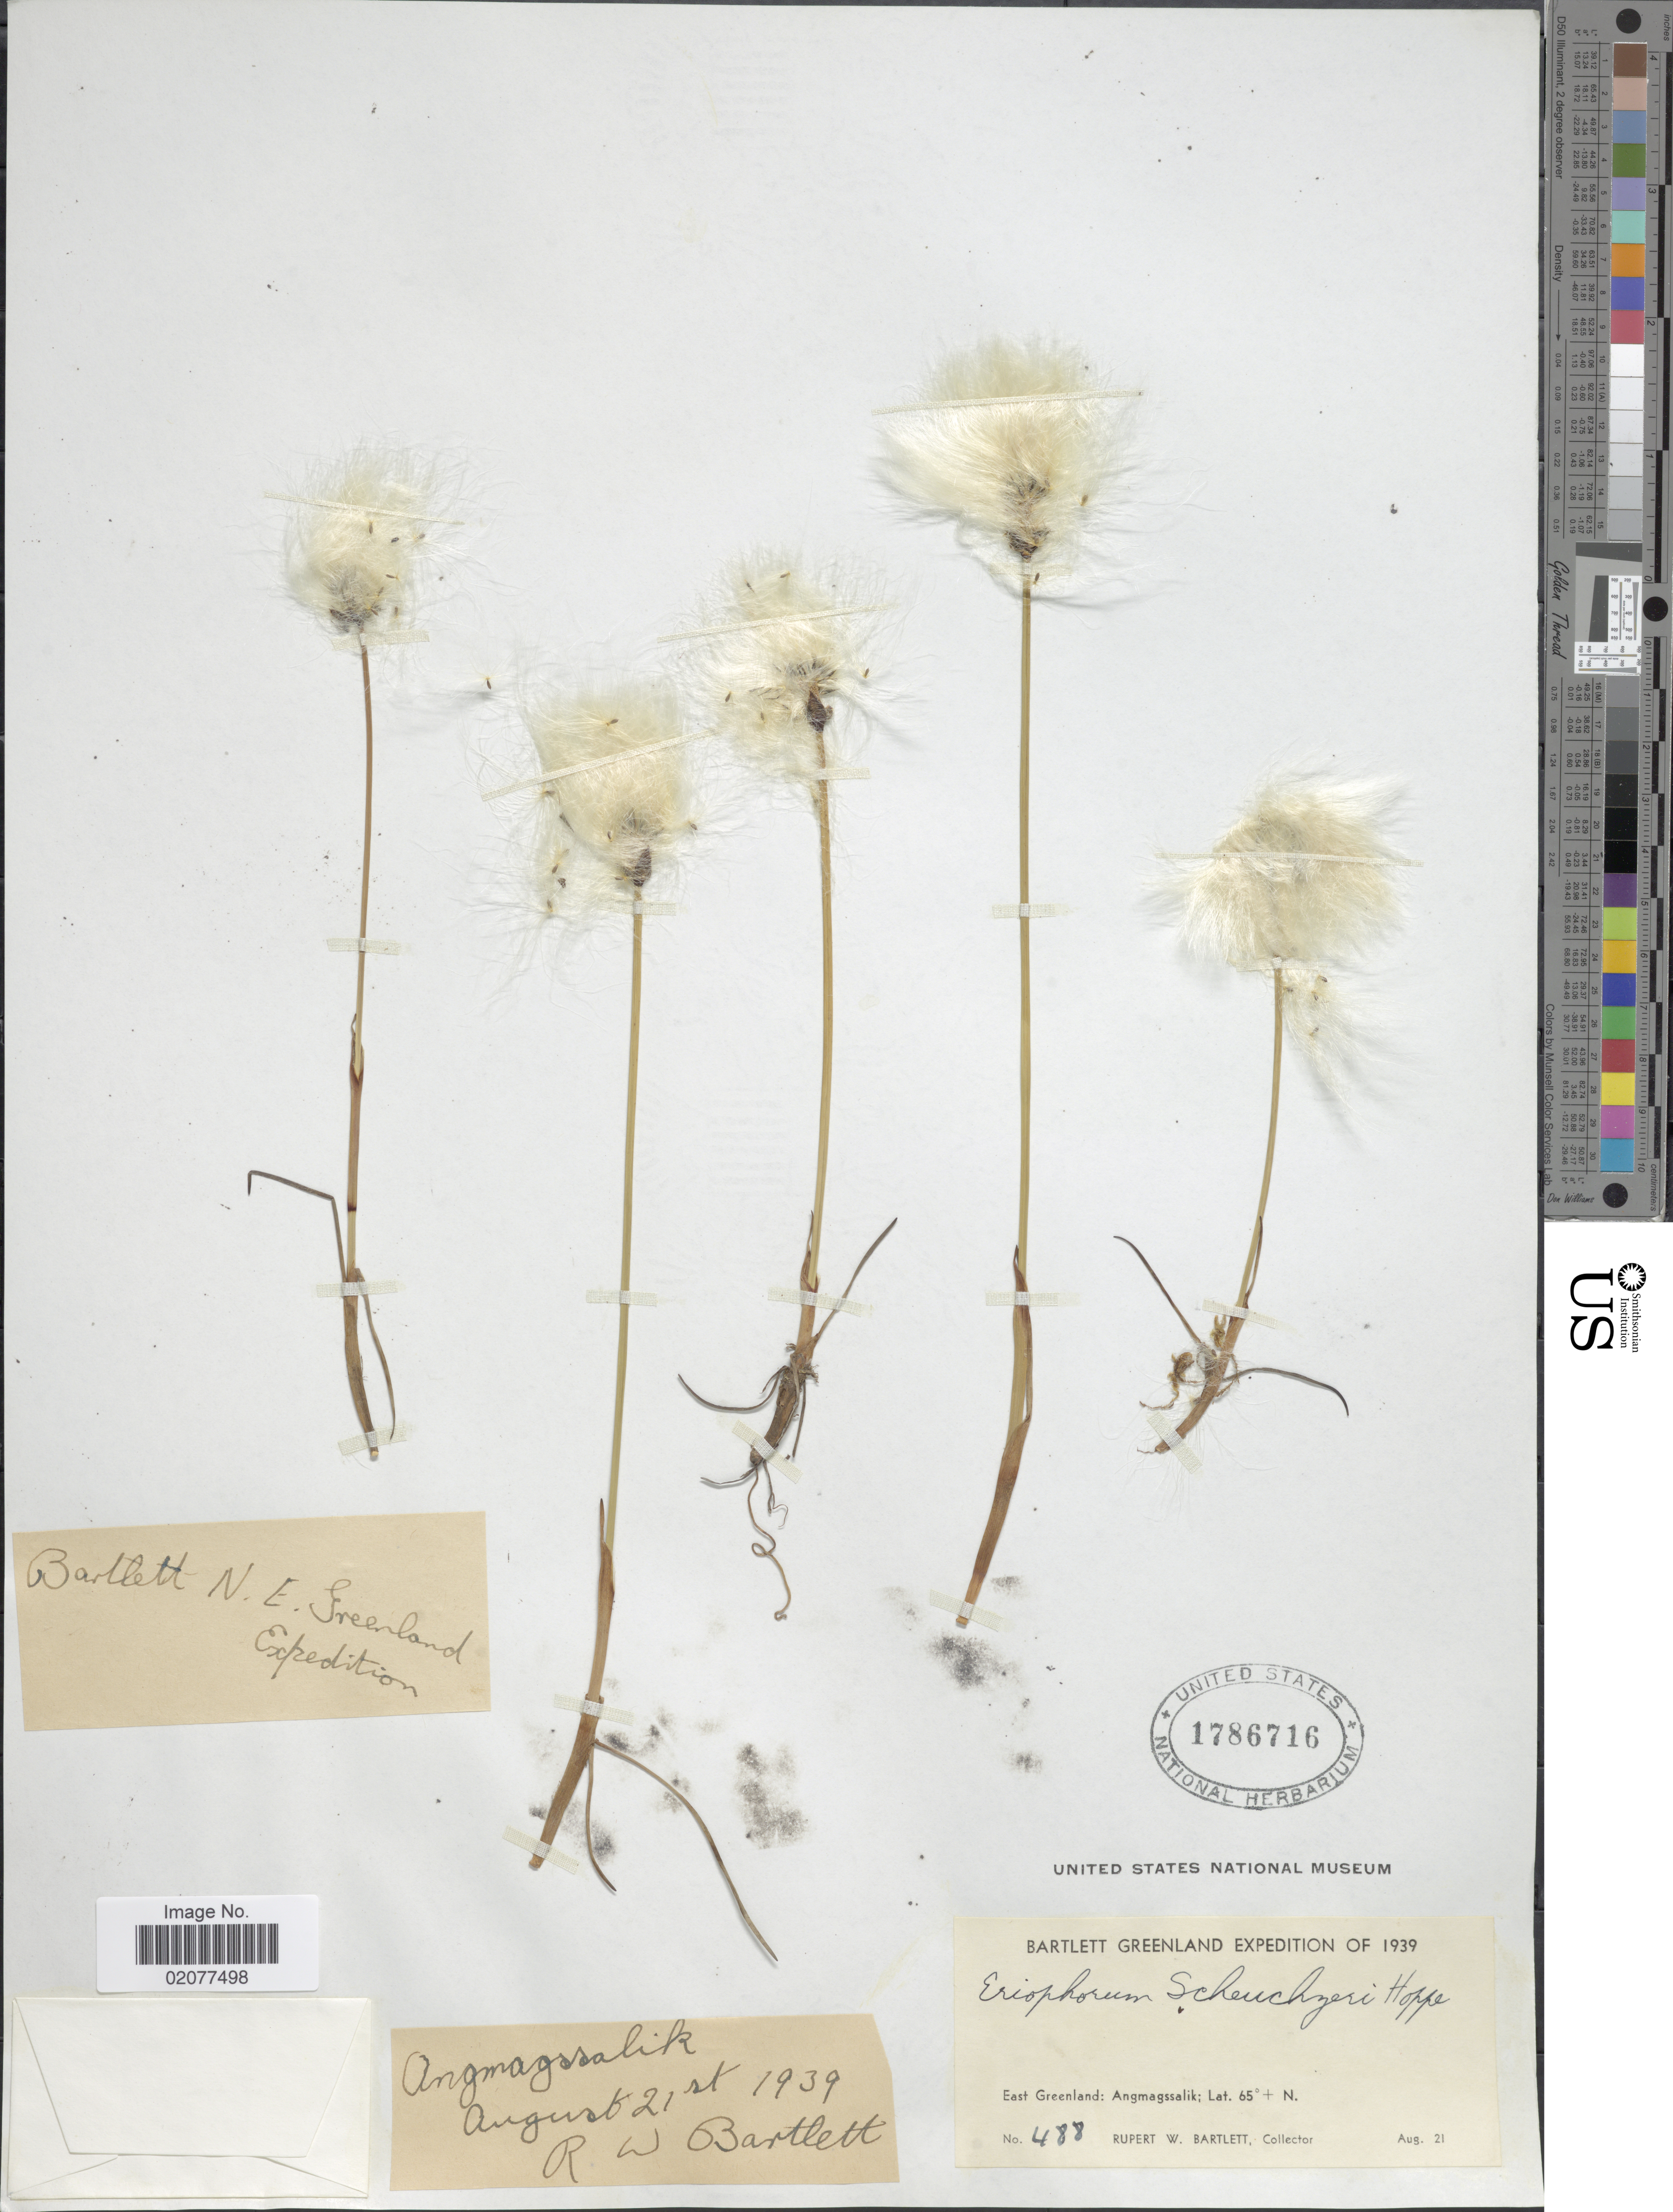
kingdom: Plantae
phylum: Tracheophyta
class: Liliopsida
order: Poales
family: Cyperaceae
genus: Eriophorum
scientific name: Eriophorum scheuchzeri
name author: Hoppe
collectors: R. W. Bartlett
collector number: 488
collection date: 1939-08-21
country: Greenland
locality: Greenland. East Greenland: Angmagssalik.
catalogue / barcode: US 1786716